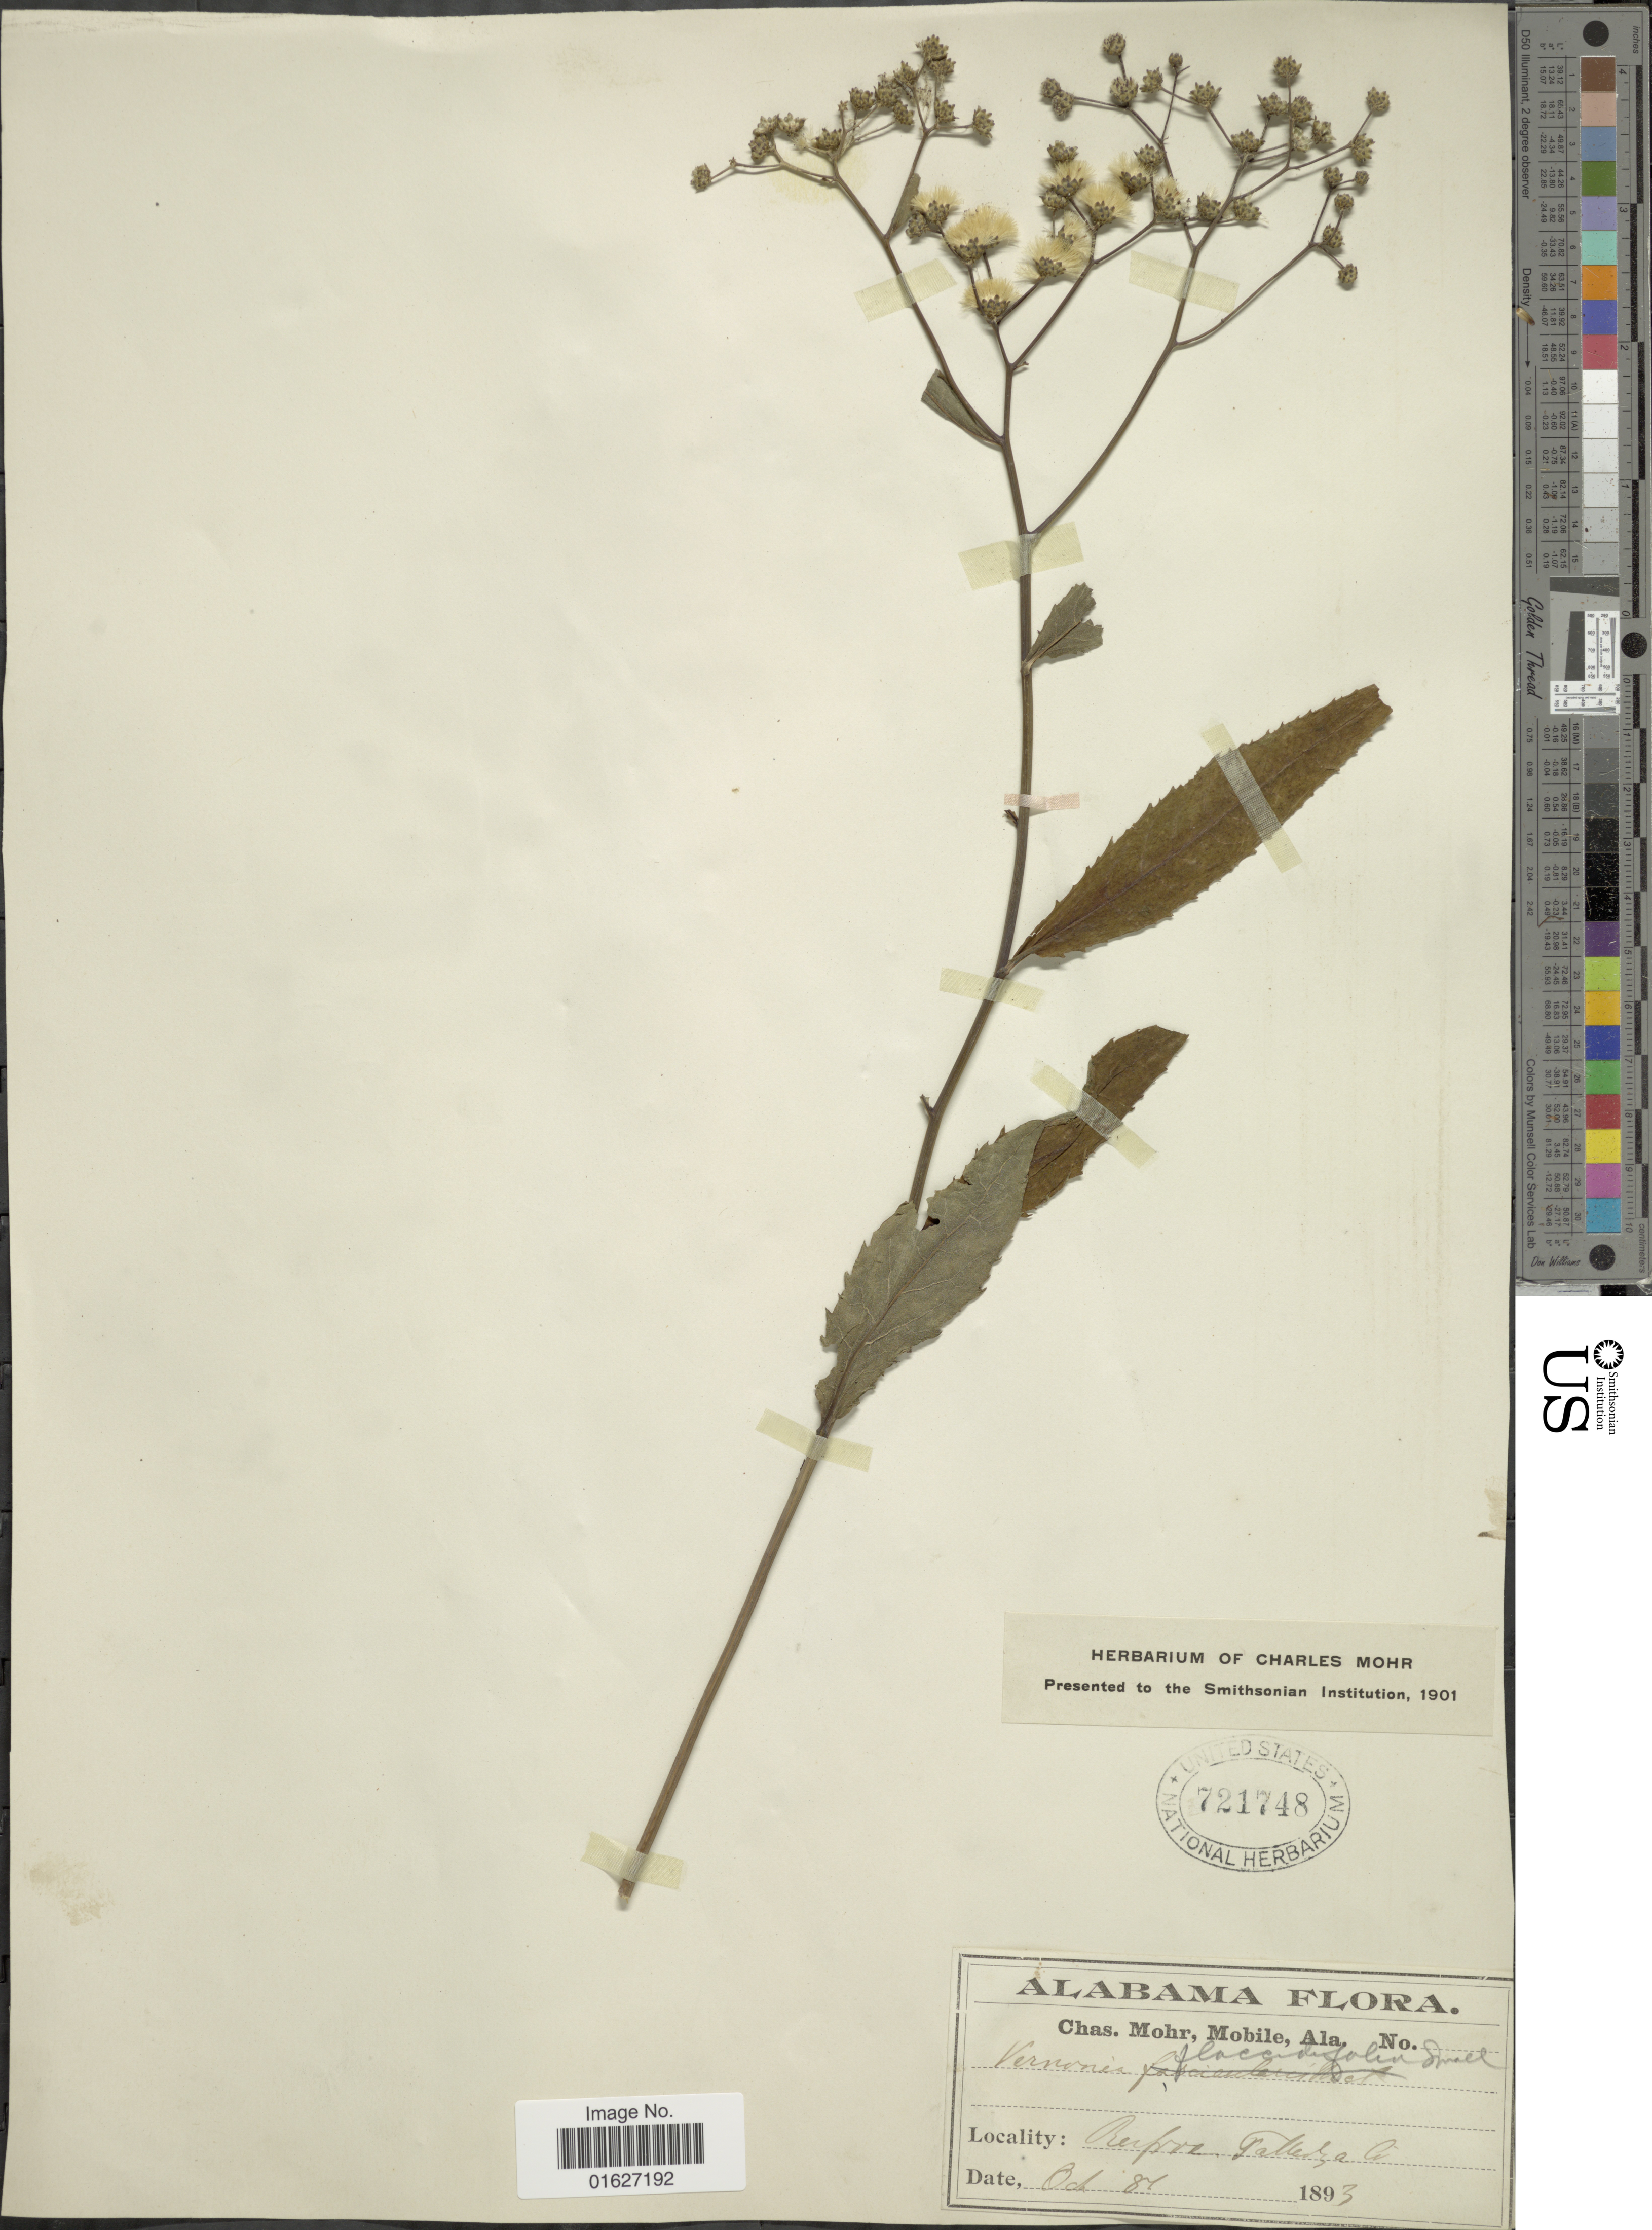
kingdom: Plantae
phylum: Tracheophyta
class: Magnoliopsida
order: Asterales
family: Asteraceae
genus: Vernonia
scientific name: Vernonia flaccidifolia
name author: Small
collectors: Mohr, C. T. (herbarium)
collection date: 1893-10-08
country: United States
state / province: Alabama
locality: Renfroe, Talladega Co.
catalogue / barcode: US 721748